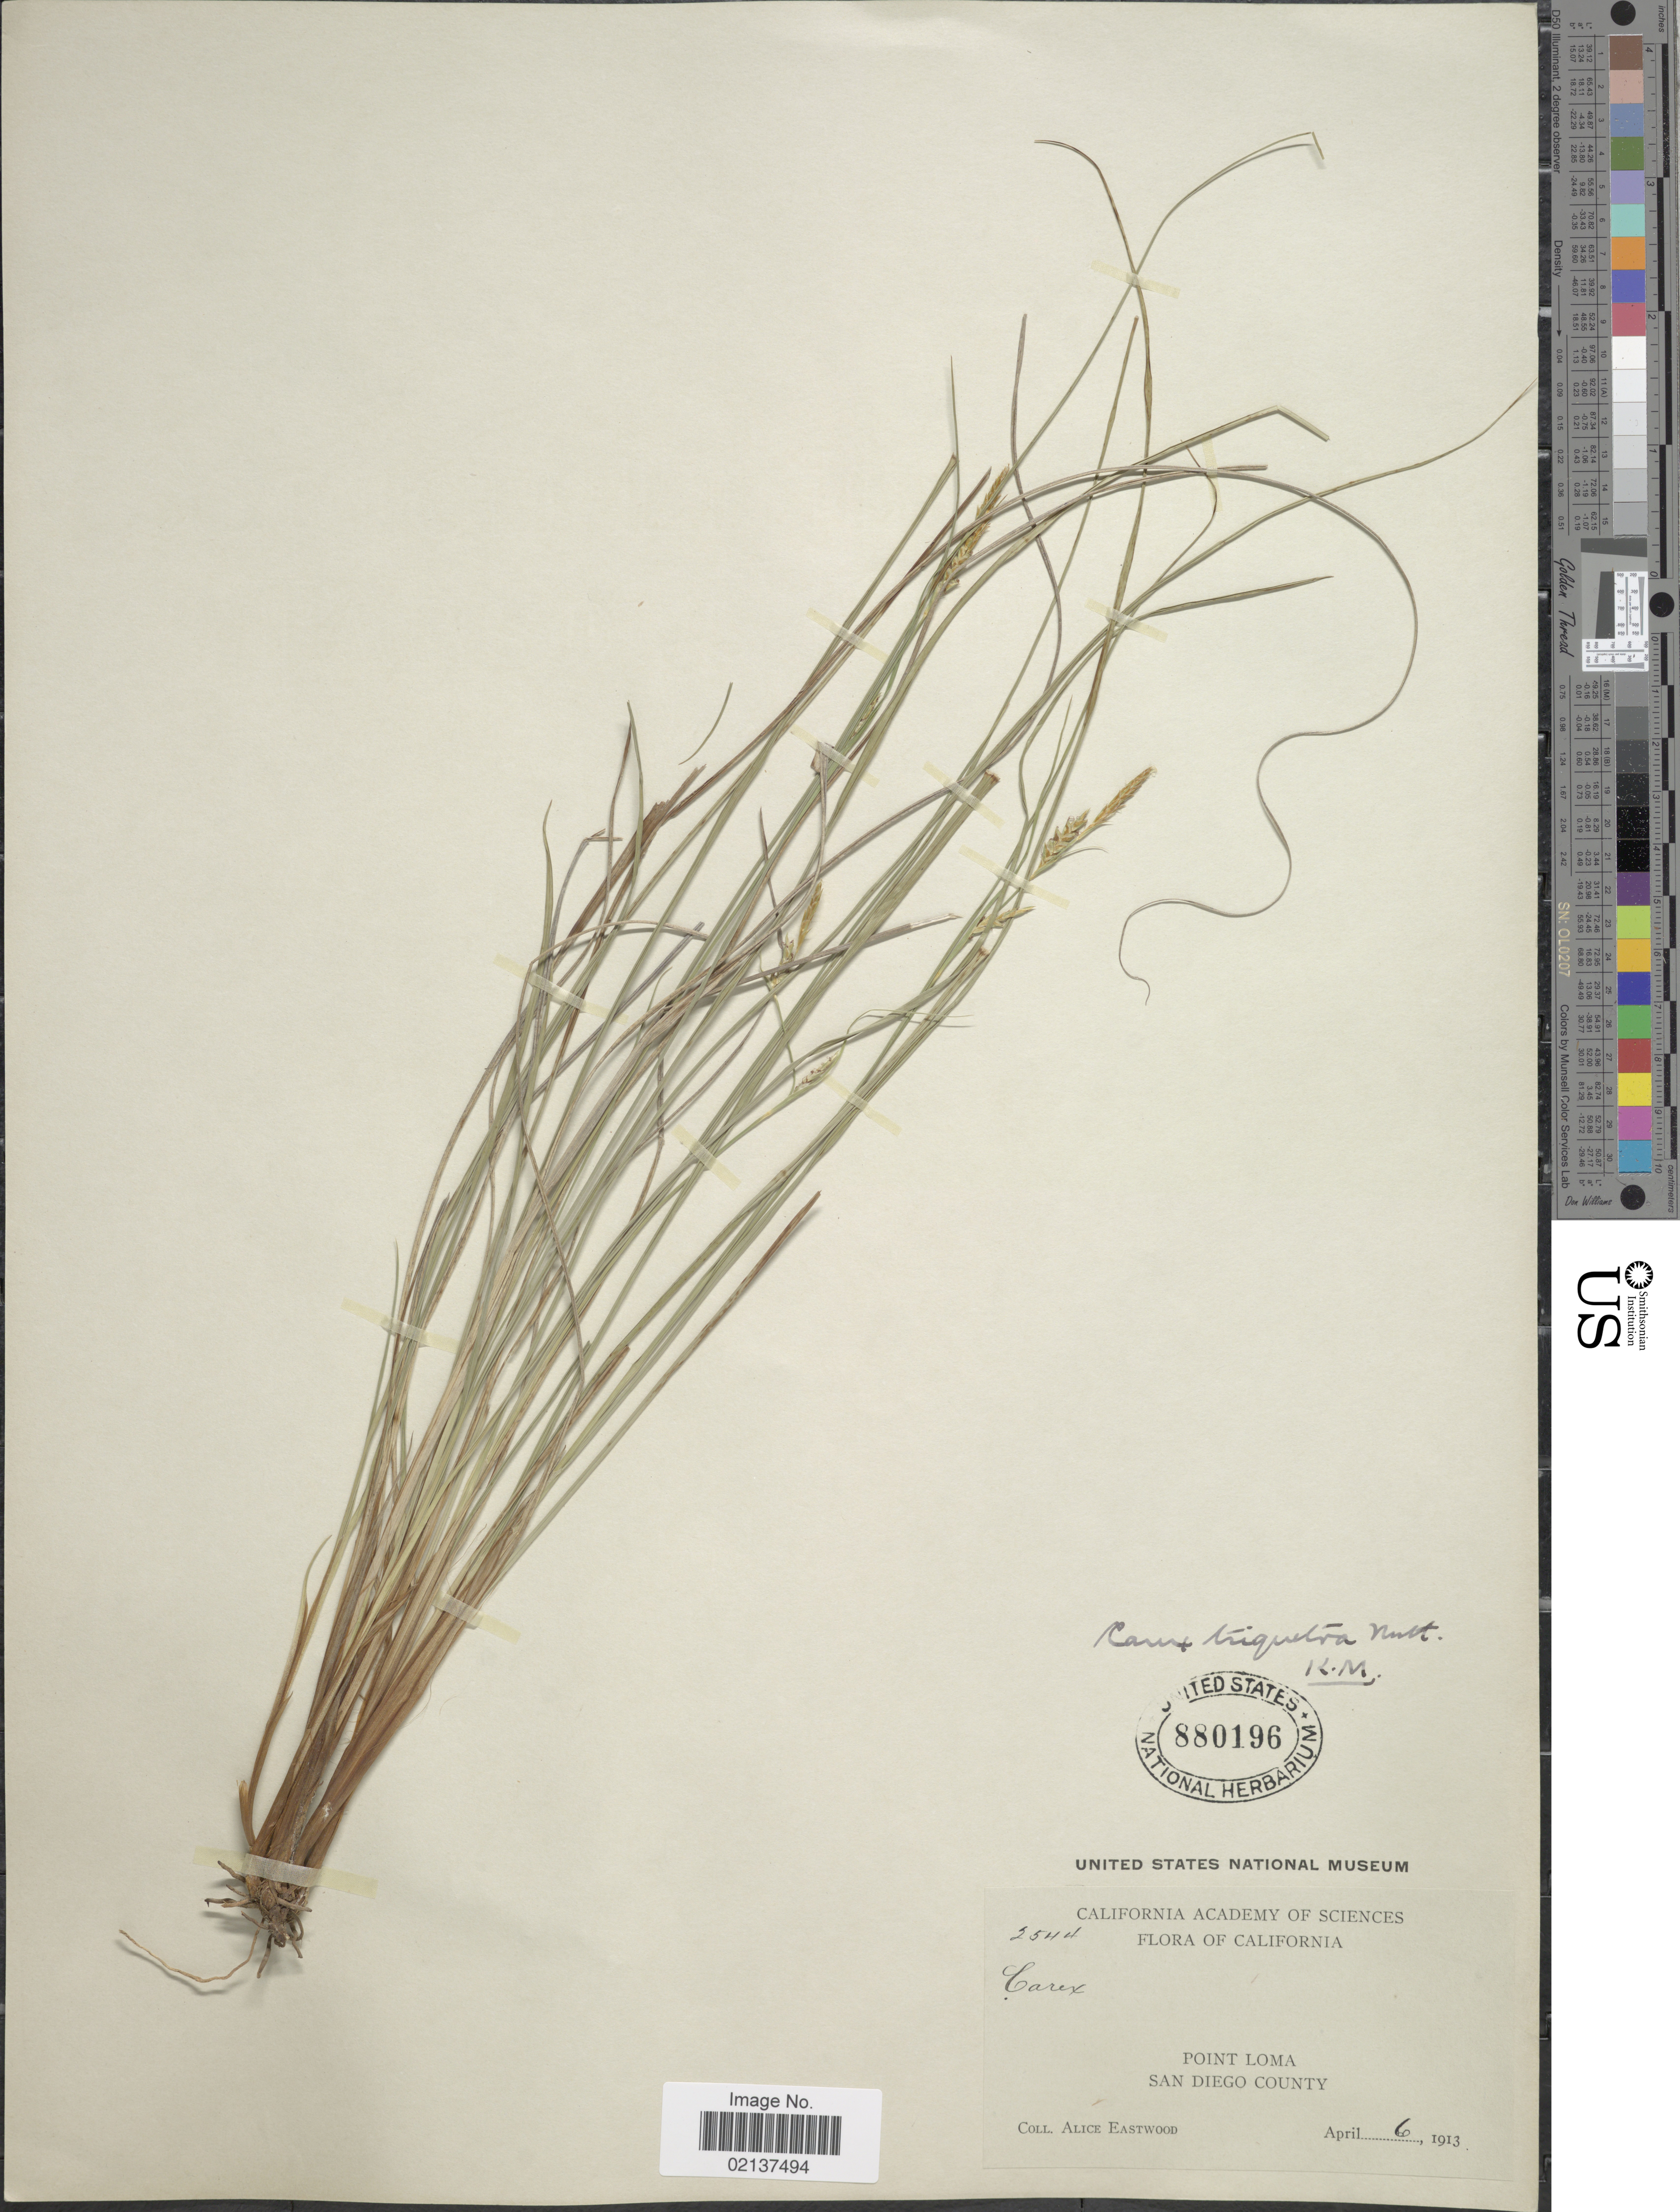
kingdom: Plantae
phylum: Tracheophyta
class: Liliopsida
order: Poales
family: Cyperaceae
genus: Carex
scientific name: Carex triquetra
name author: Boott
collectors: A. Eastwood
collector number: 2544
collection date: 1913-04-06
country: United States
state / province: California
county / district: San Diego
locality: Point Loma, San Diego County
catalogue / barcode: US 880196